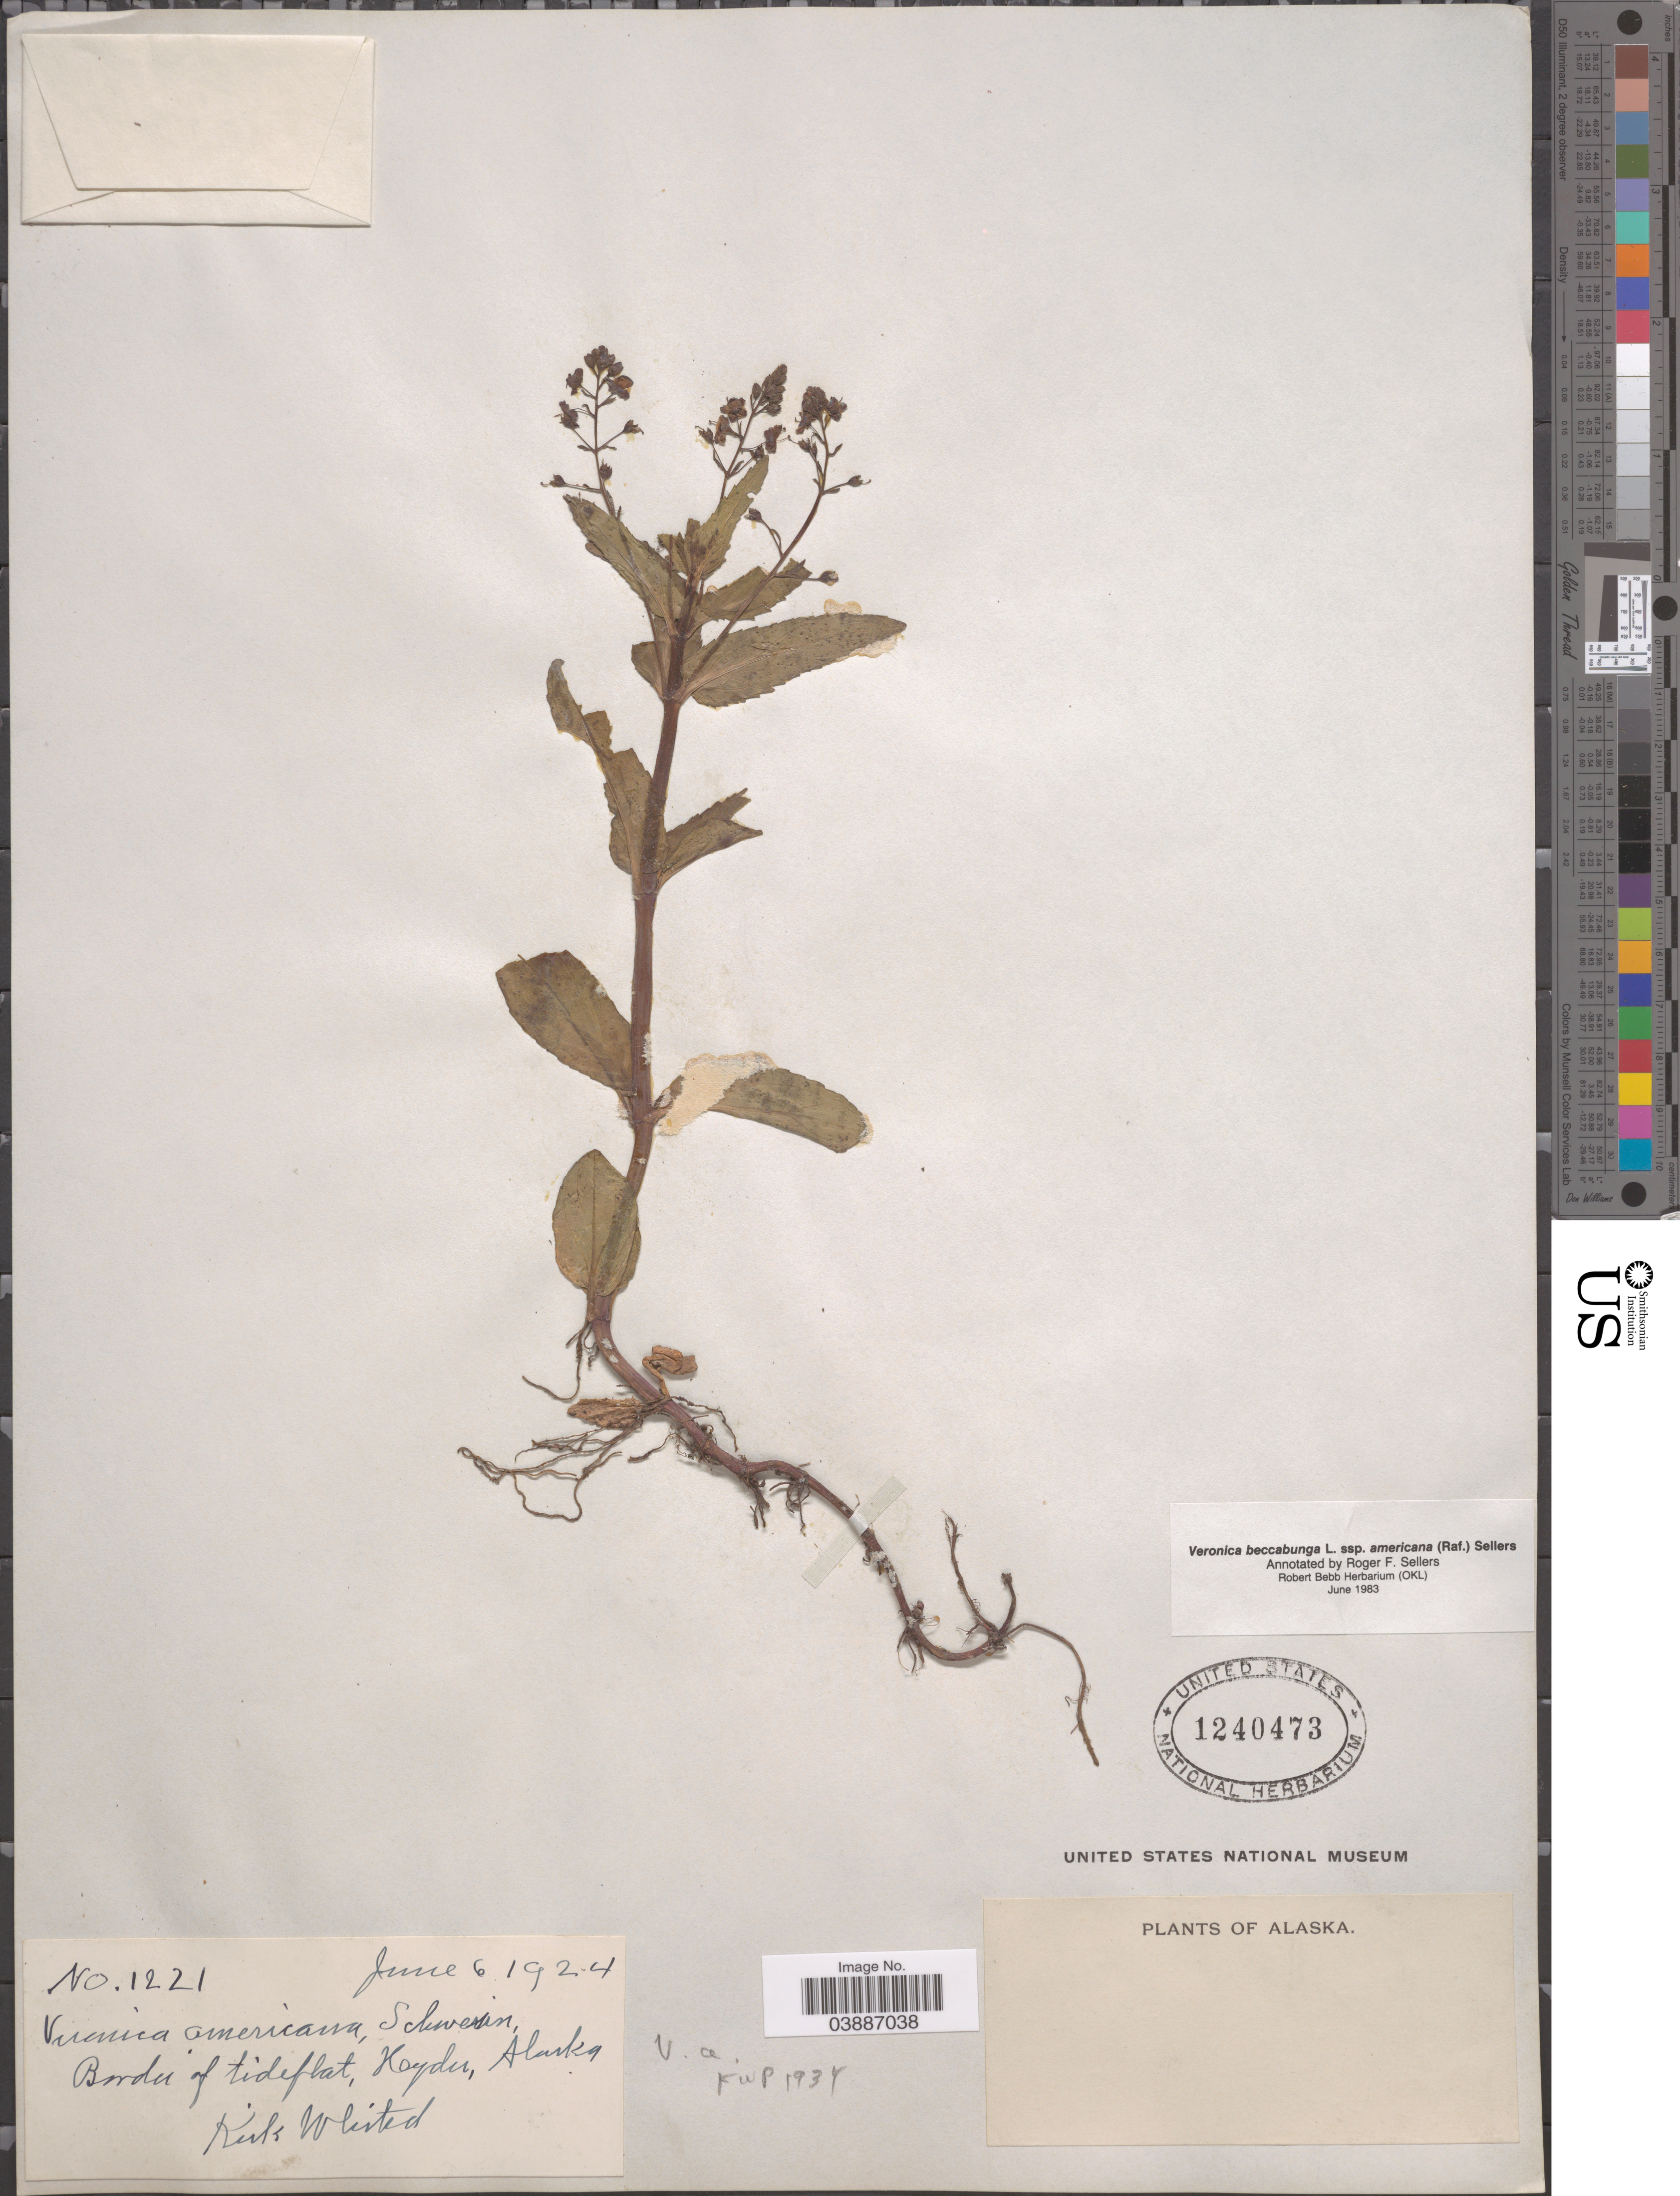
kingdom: Plantae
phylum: Tracheophyta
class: Magnoliopsida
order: Lamiales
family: Plantaginaceae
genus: Veronica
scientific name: Veronica beccabunga subsp. americana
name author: Raf.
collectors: K. Whited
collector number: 1221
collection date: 1924-06-06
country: United States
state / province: Alaska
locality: Border of tideflat, Heyden.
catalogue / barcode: US 1240473